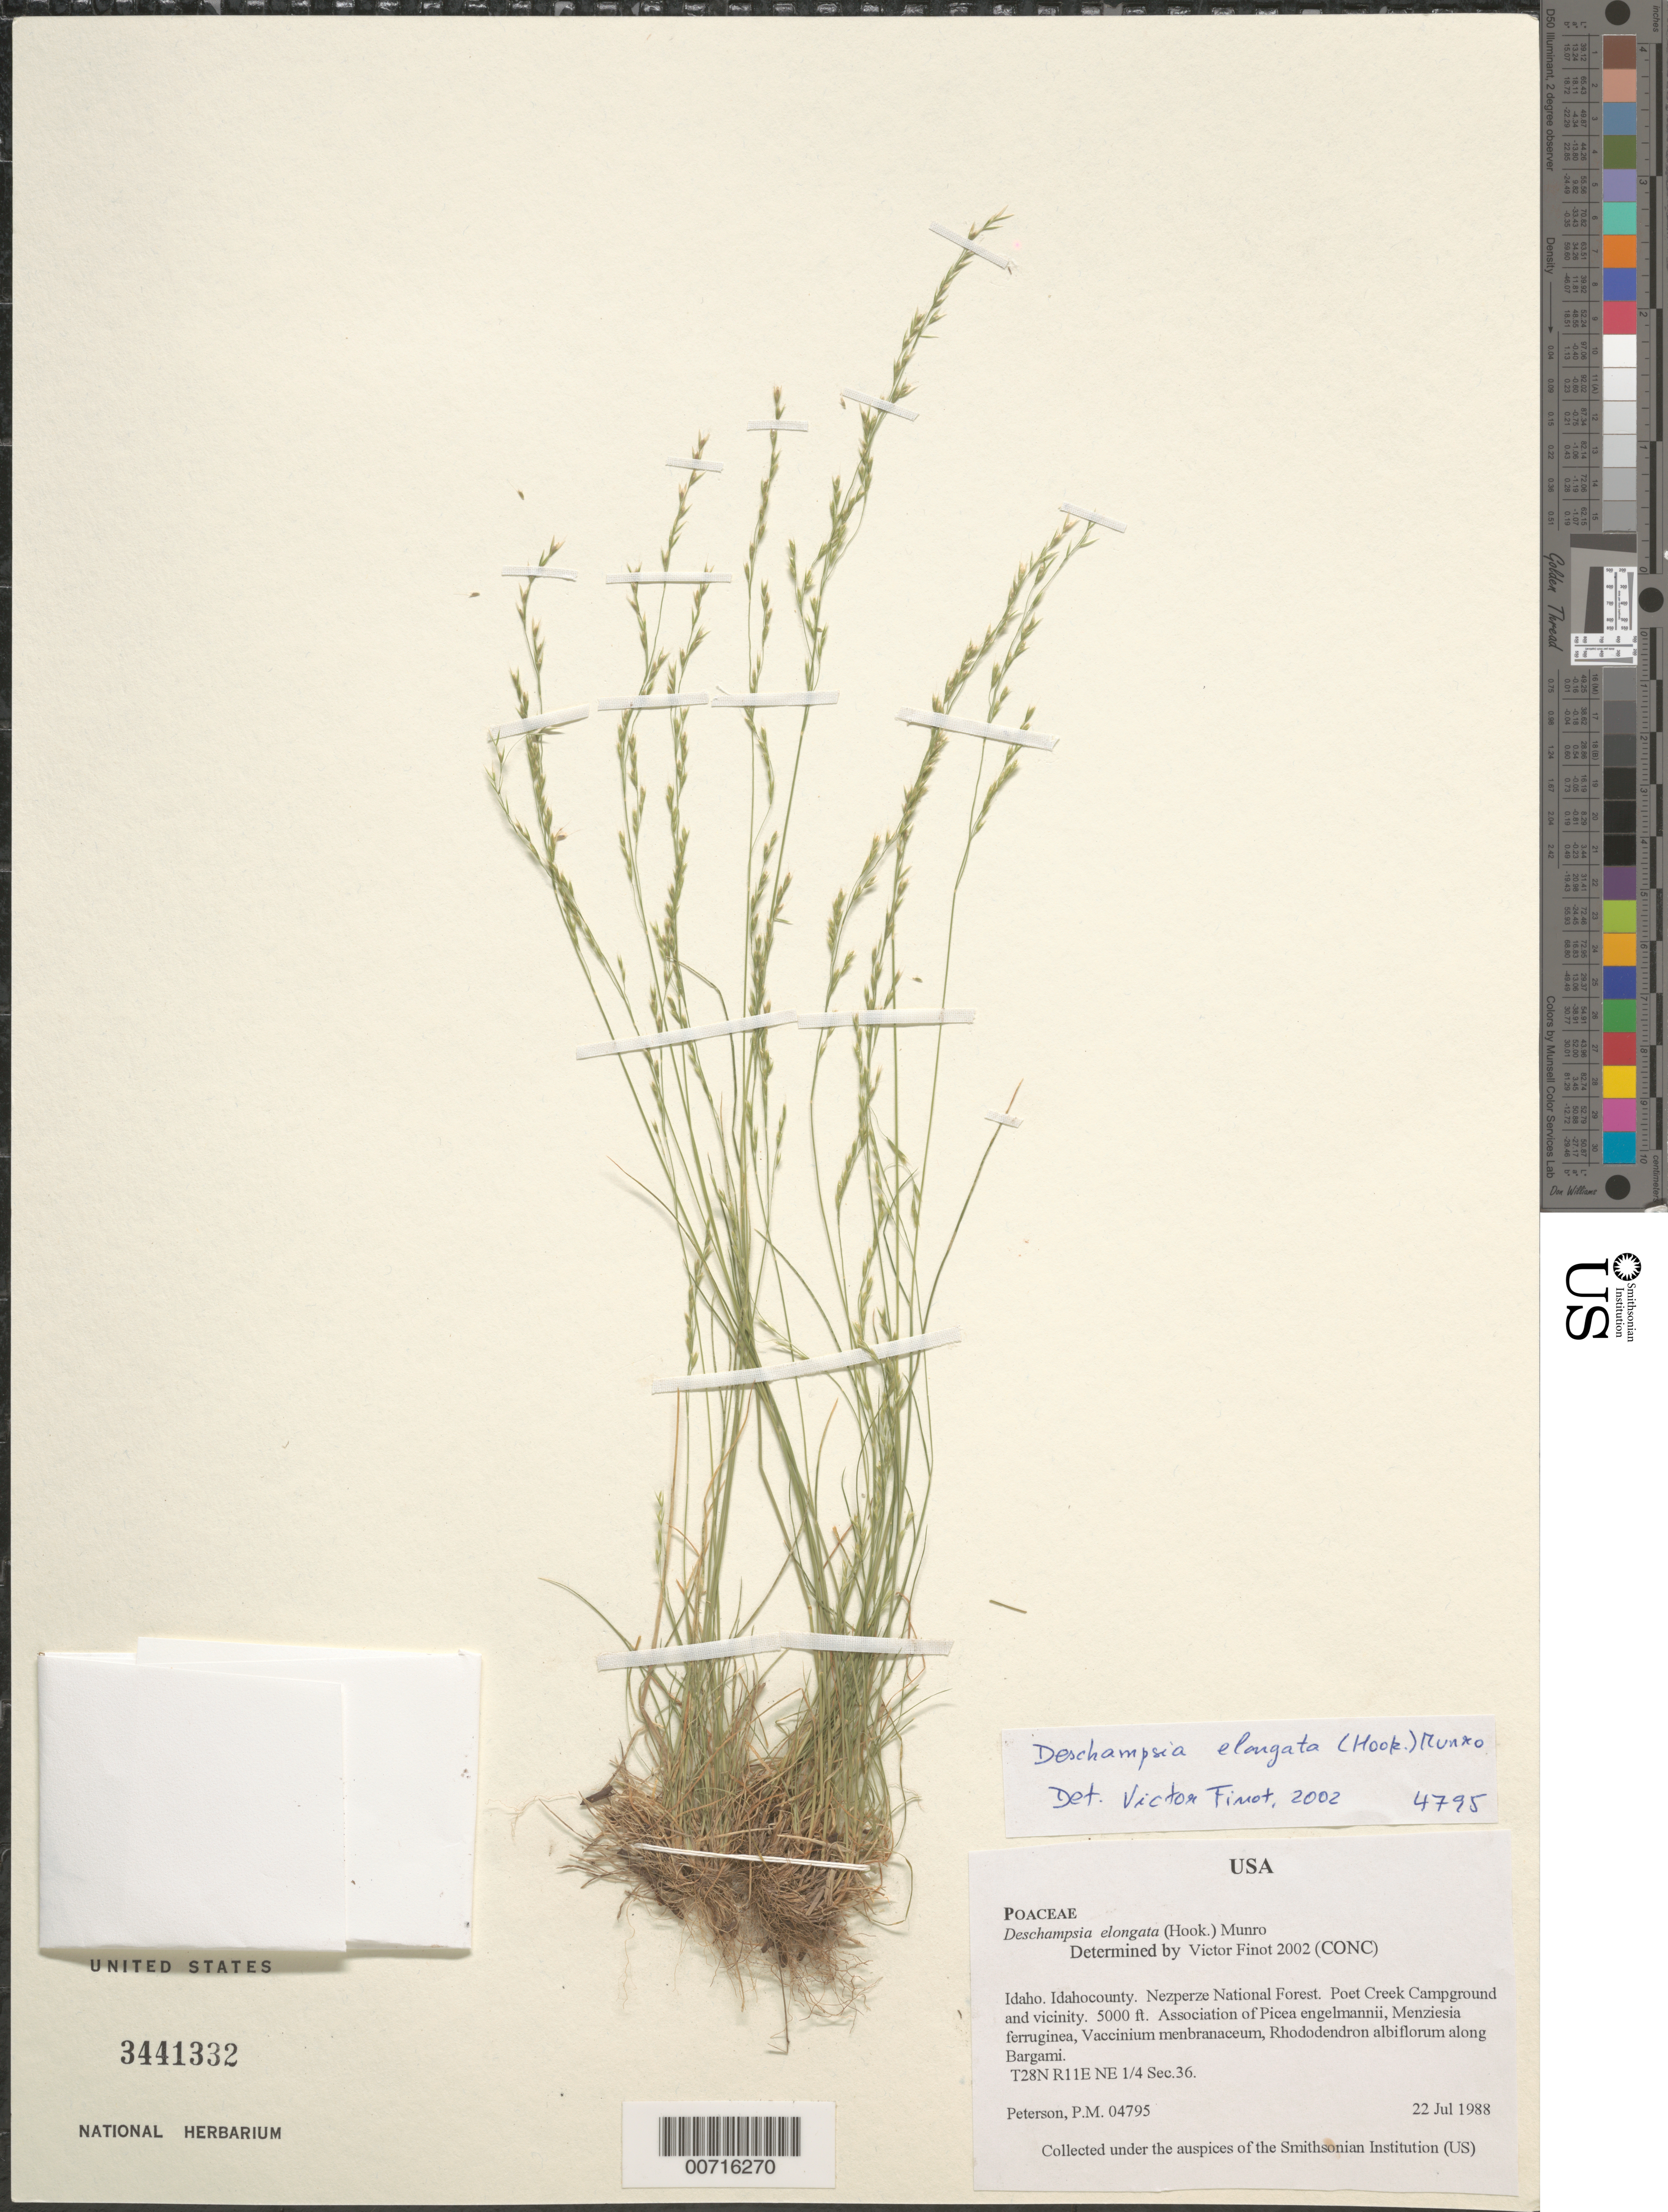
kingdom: Plantae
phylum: Tracheophyta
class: Liliopsida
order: Poales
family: Poaceae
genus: Deschampsia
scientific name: Deschampsia elongata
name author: (Hook.) Munro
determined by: Finot, V. L.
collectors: P. M. Peterson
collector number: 04795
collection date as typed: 22 Jul 1988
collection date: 1988-07-22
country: United States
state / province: Idaho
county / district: Idaho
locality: Nezperze National Forest. Poet Creek Campground and vicinity.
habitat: Association of Picea engelmannii, Menziesia ferruginea, Vaccinium menbranaceum, Rhododendron albiflorum along Bargami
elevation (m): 5000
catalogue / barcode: US 3441332